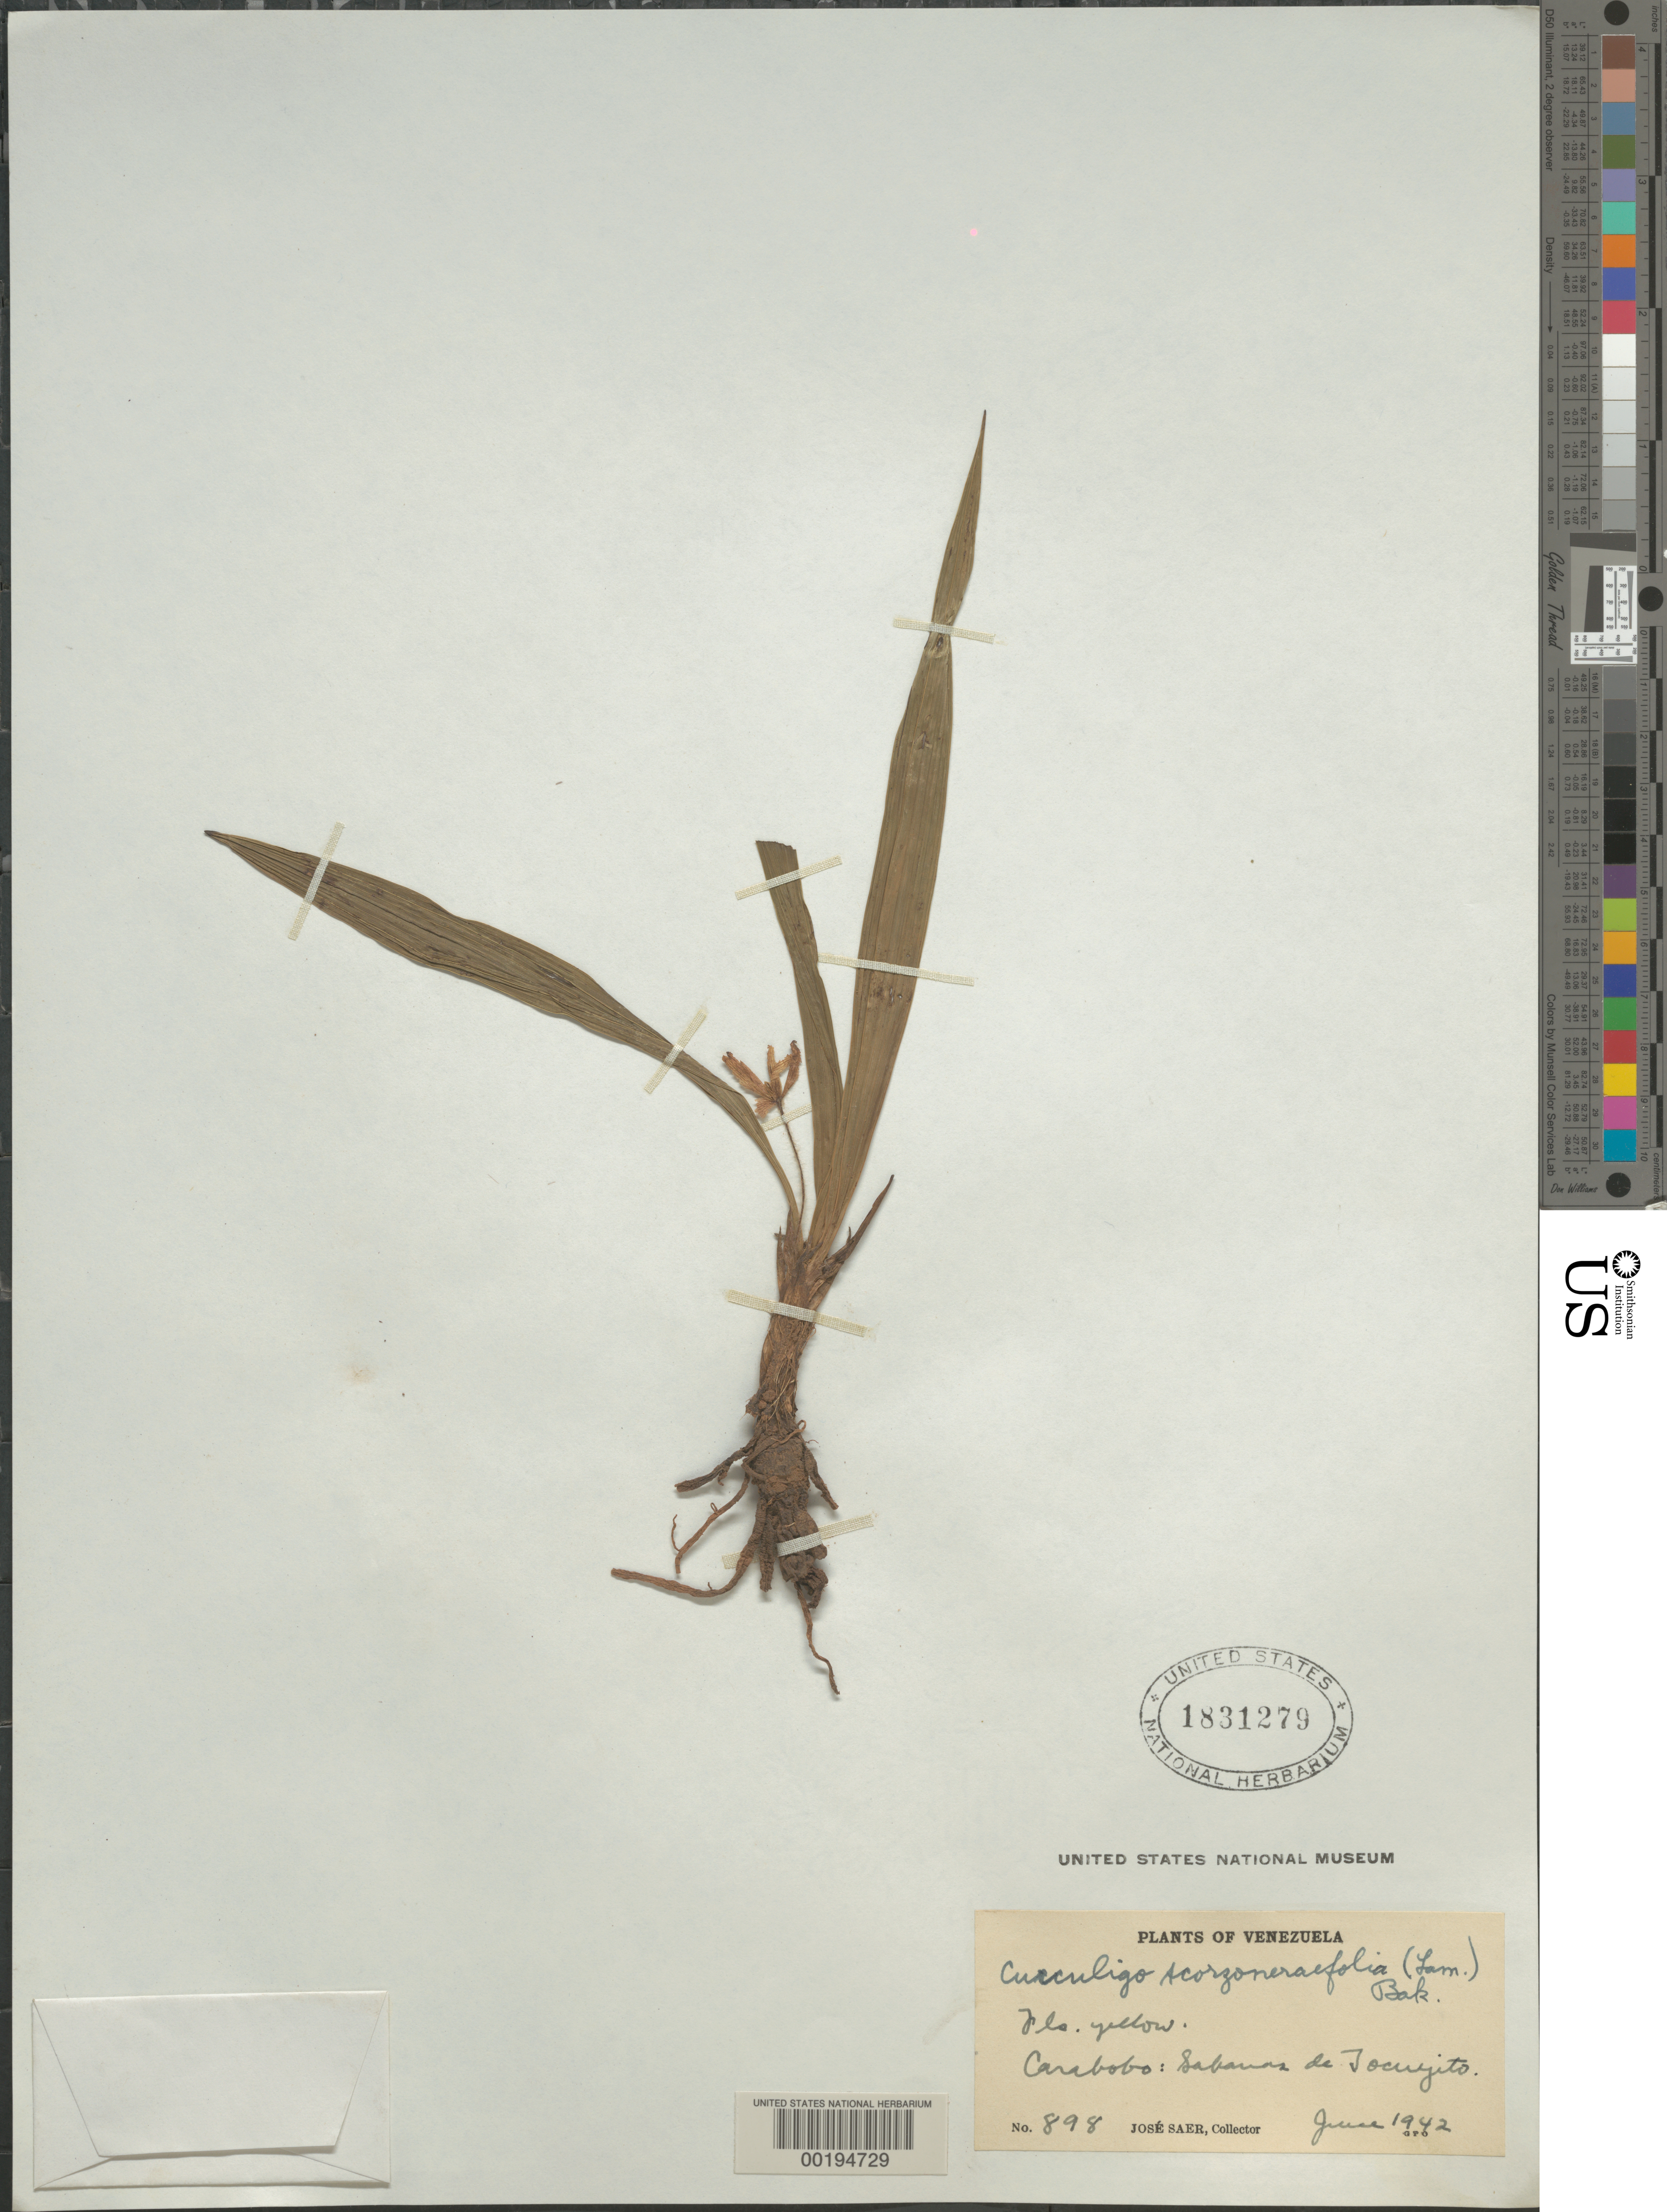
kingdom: Plantae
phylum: Tracheophyta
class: Liliopsida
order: Asparagales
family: Hypoxidaceae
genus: Curculigo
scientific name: Curculigo scorzonerifolia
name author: (Lam.) Baker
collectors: J. Saer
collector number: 898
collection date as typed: Jun 1942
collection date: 1942-06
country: Venezuela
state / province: Carabobo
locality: Sabanos de tocuyito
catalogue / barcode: US 1831279